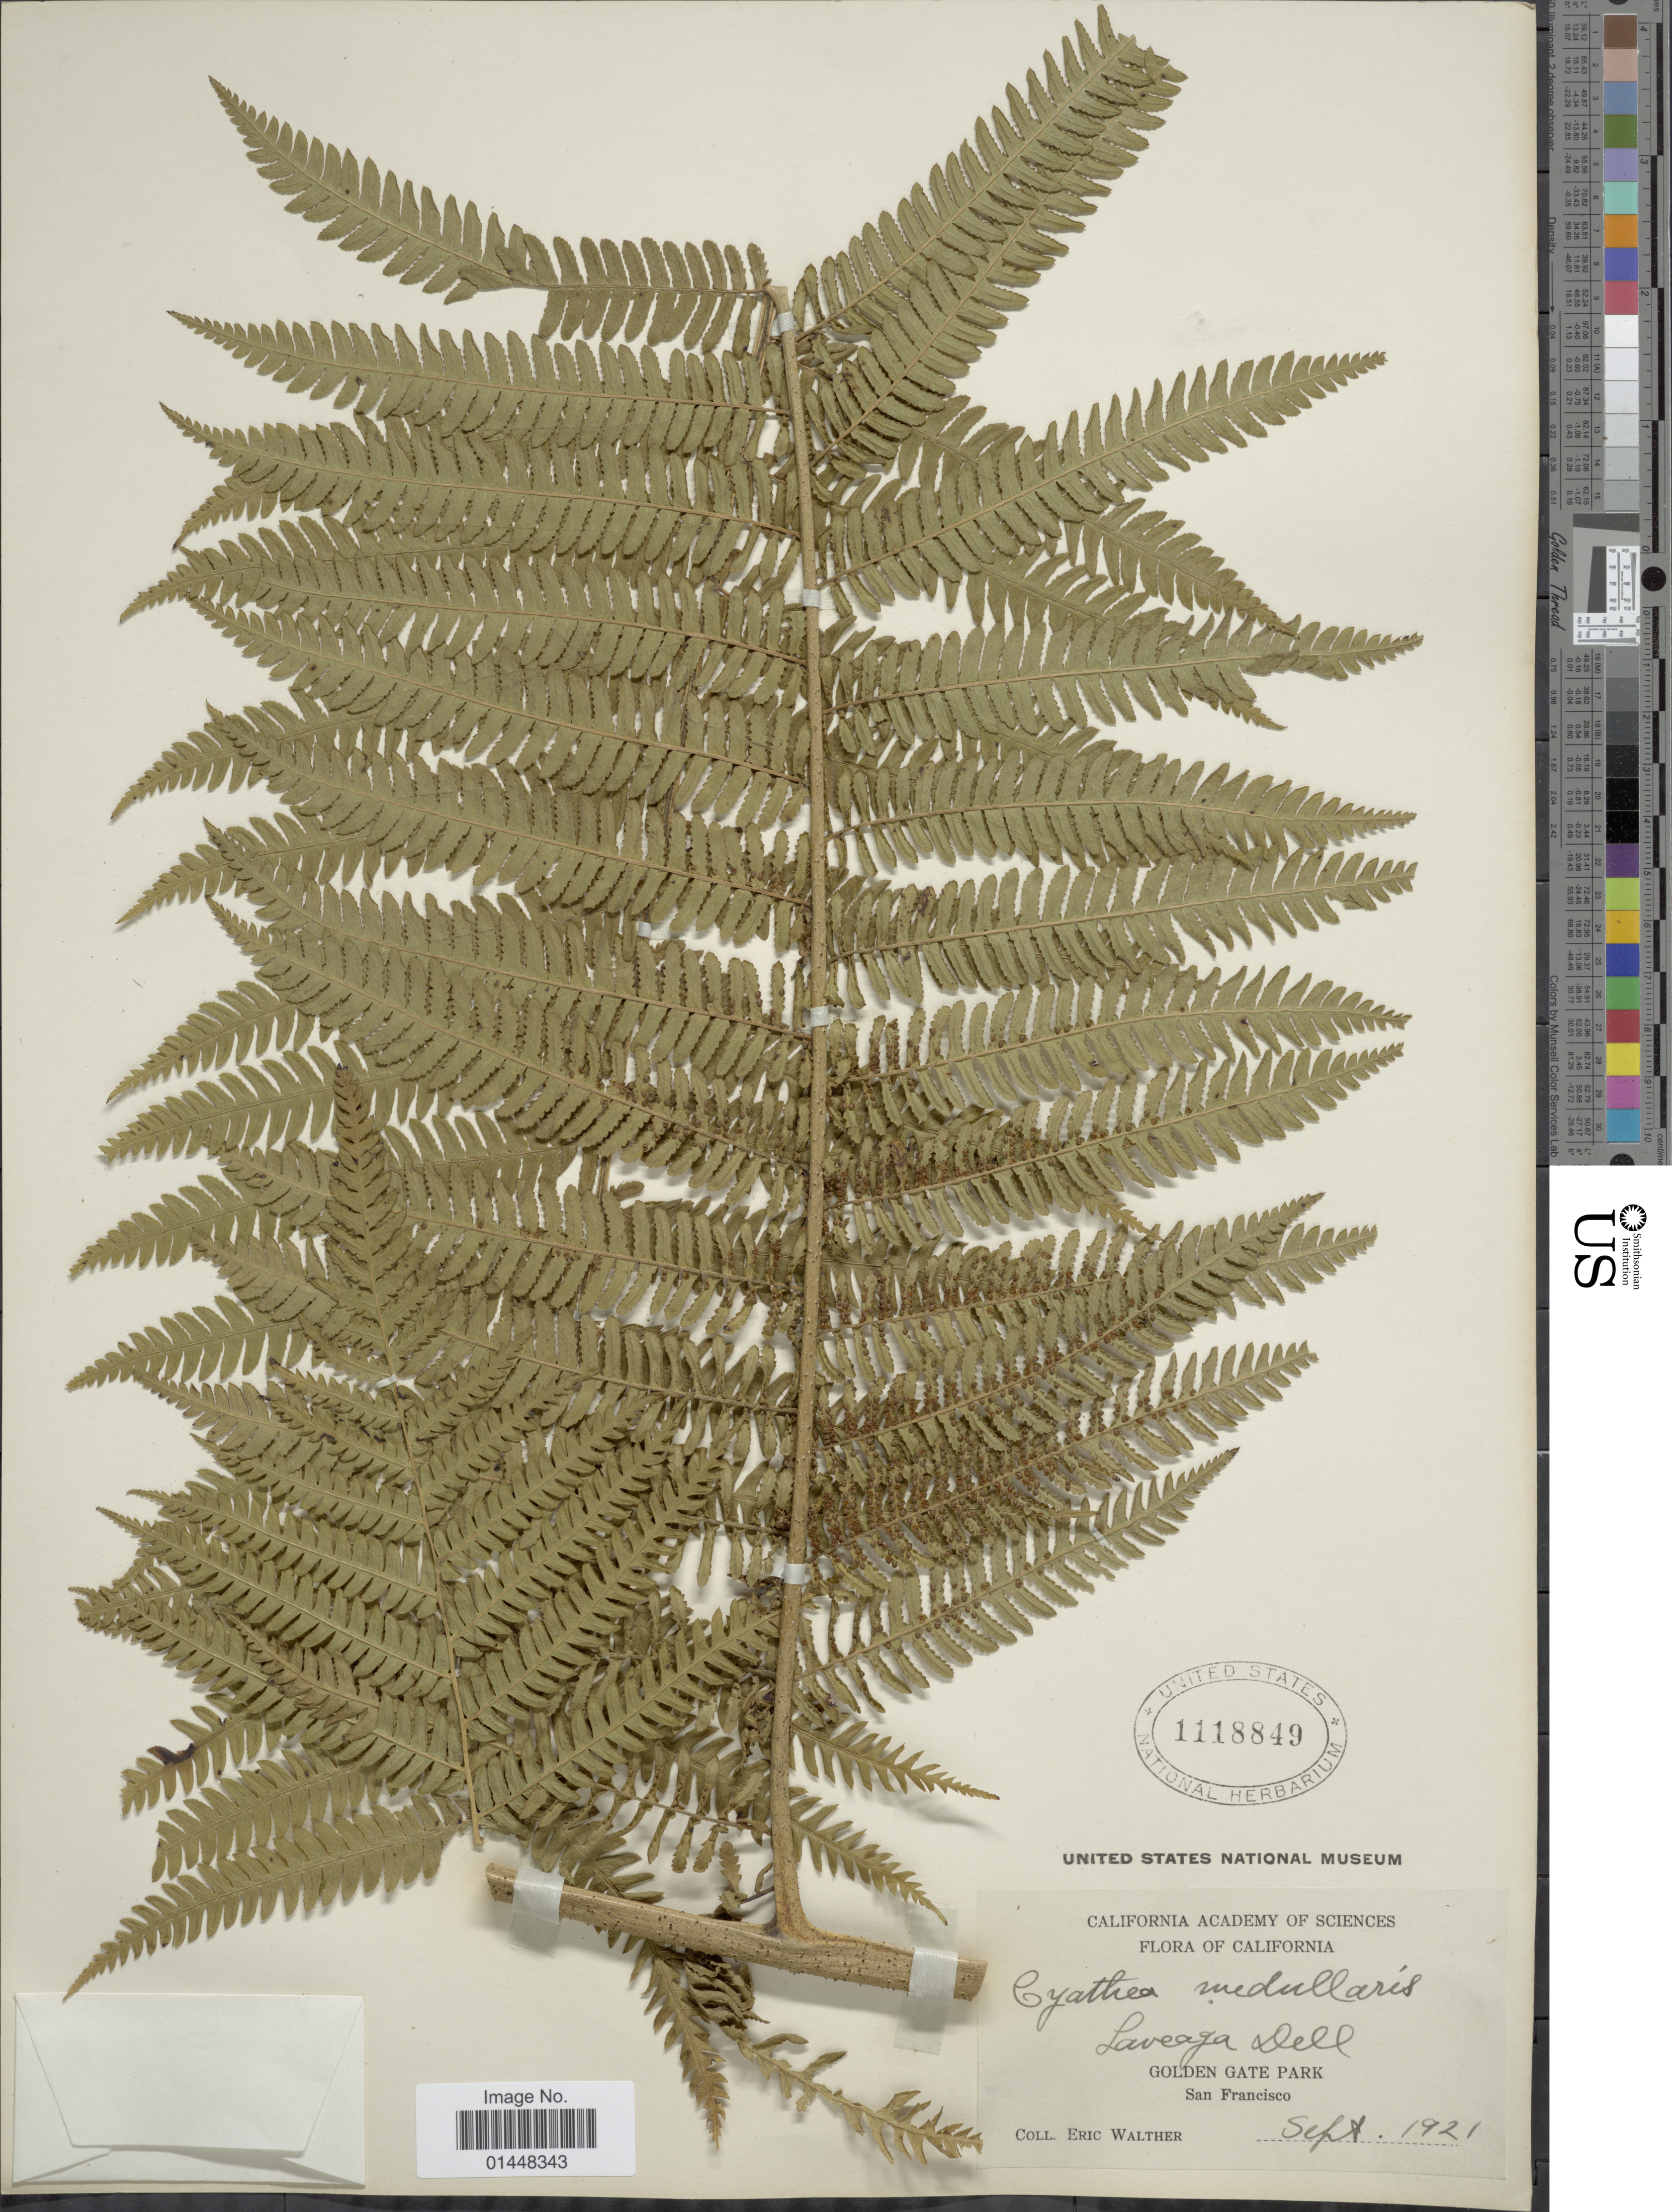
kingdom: Plantae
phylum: Tracheophyta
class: Polypodiopsida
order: Cyatheales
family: Cyatheaceae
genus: Cyathea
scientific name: Cyathea medullaris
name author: (G. Forst.) Sw.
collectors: E. Walther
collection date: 1921-09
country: United States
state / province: California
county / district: San Francisco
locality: California, Laveaga Dell, Golden Gate Park, San Francisco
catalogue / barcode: US 1118849